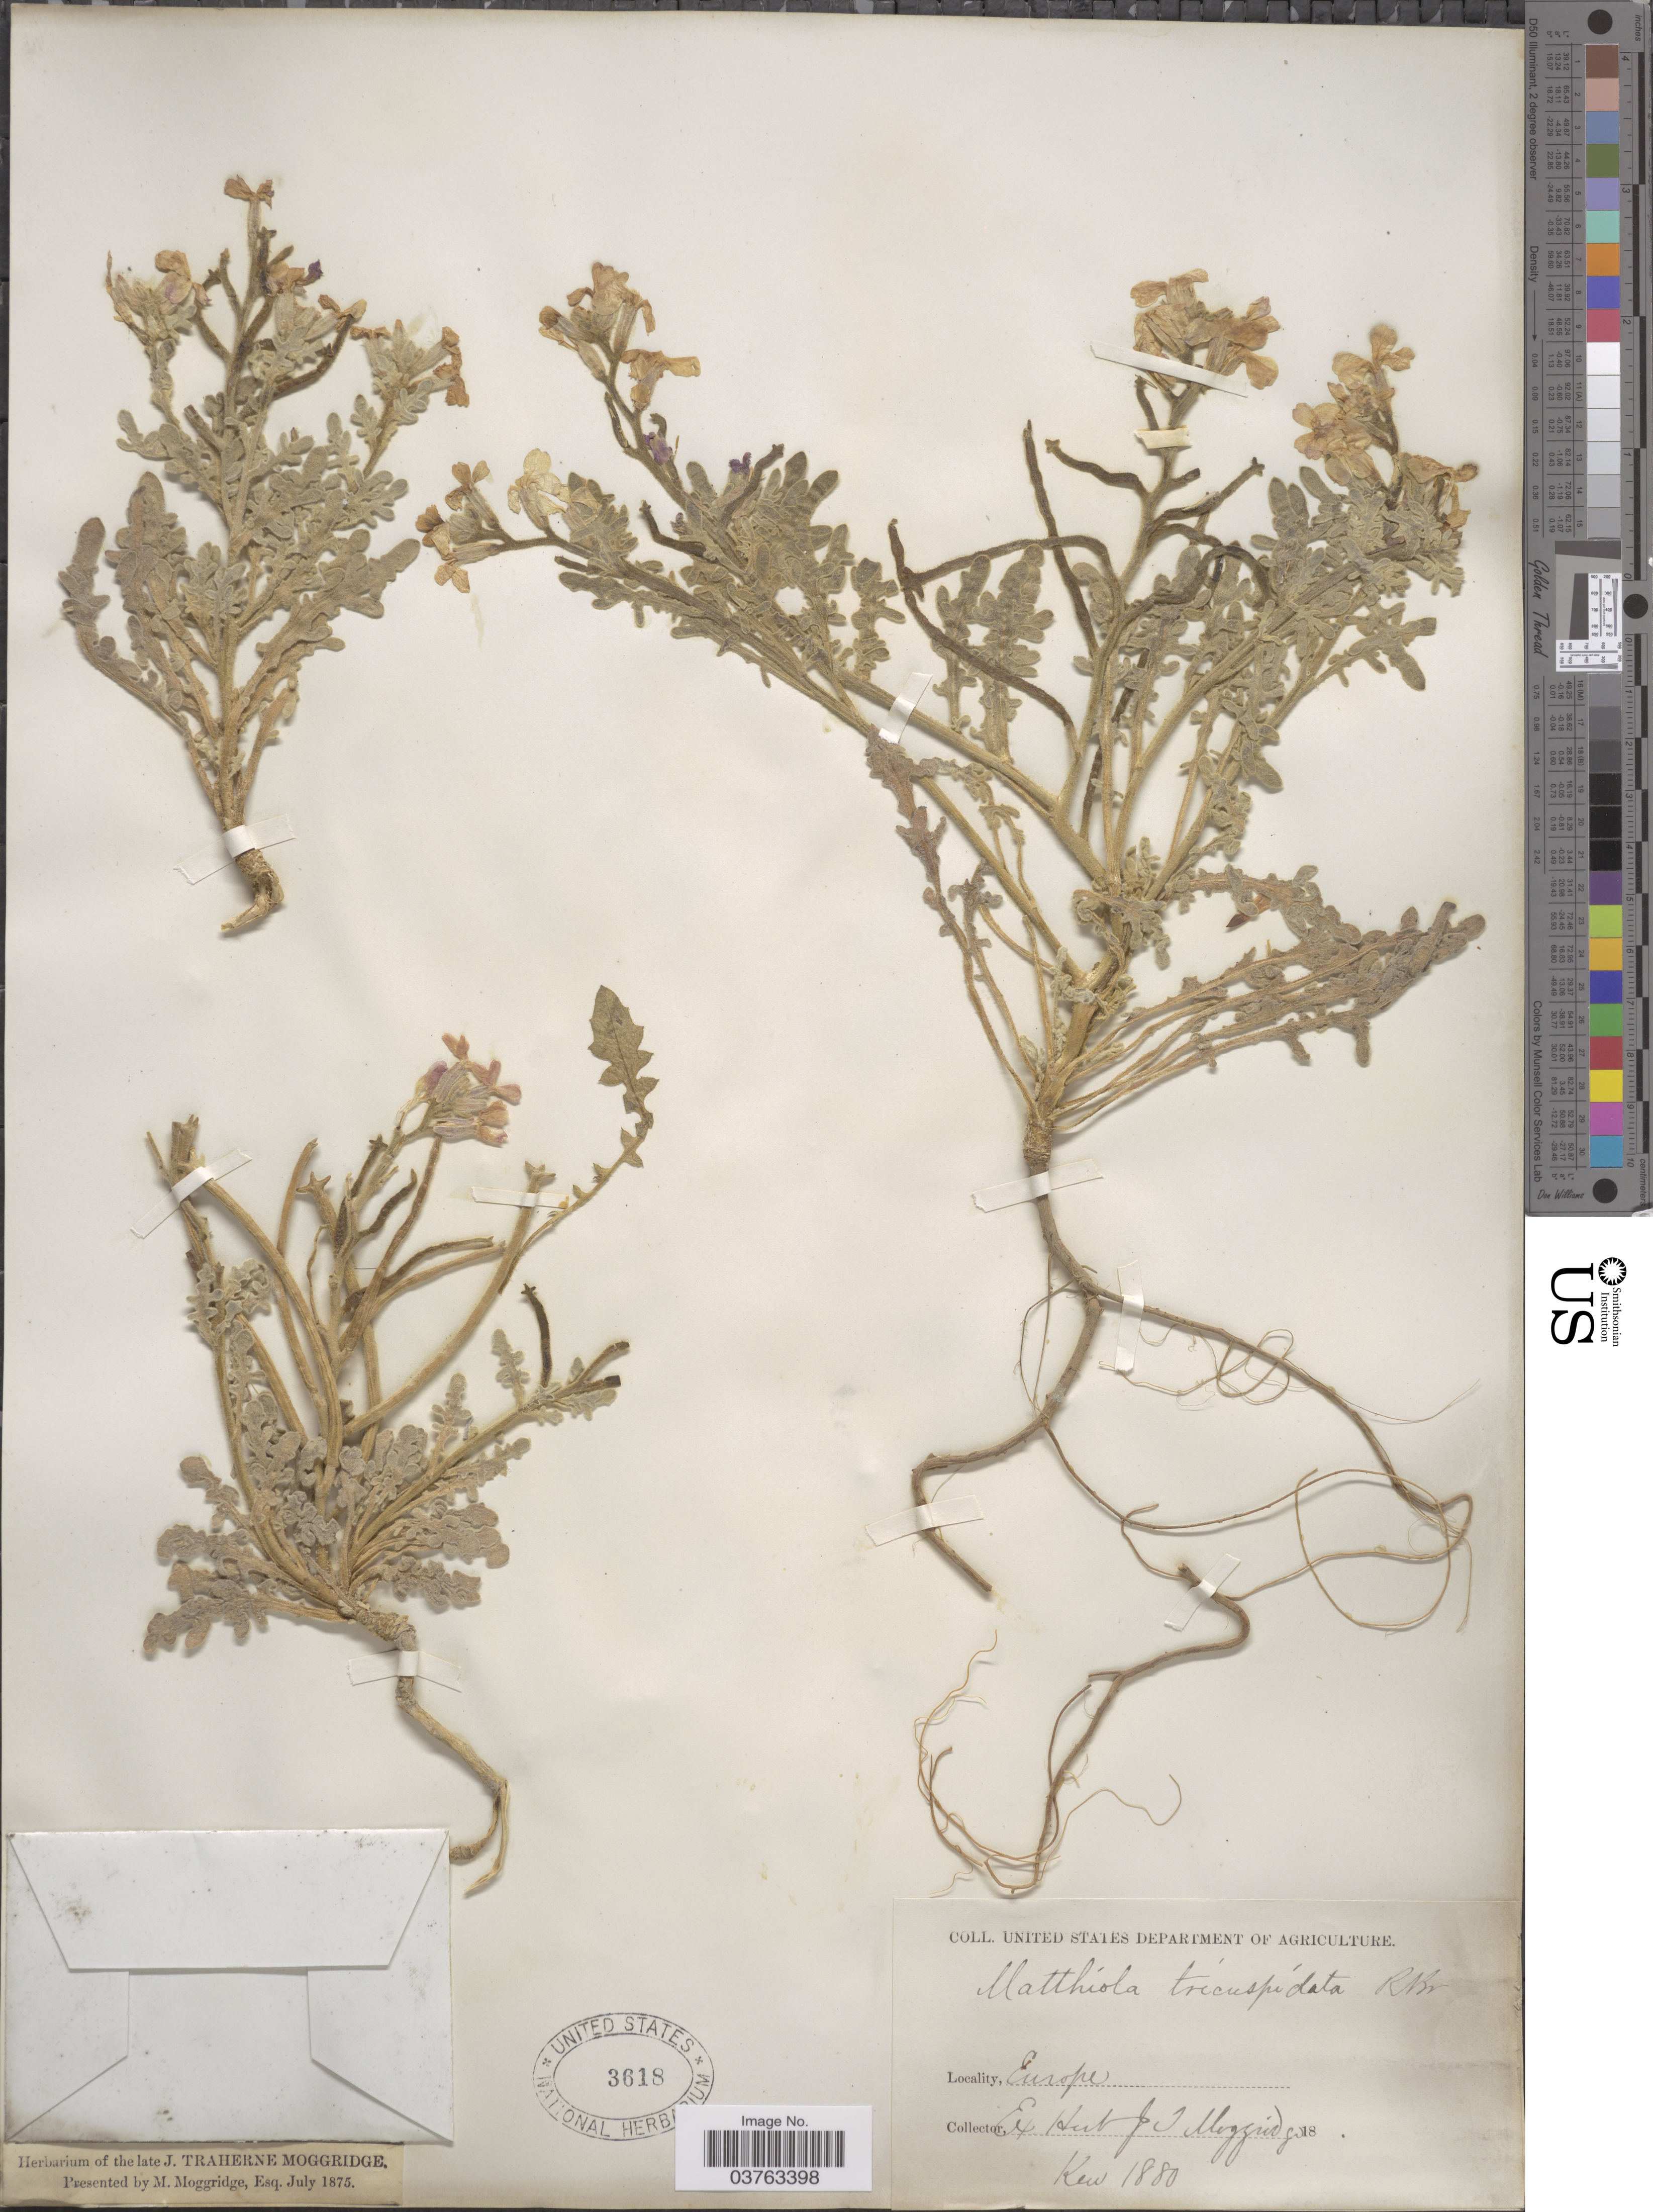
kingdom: Plantae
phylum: Tracheophyta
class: Magnoliopsida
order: Brassicales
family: Brassicaceae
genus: Matthiola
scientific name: Matthiola tricuspidata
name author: (L.) W.T. Aiton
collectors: ex herb. J.T. Moggridge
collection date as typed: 18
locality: Europe.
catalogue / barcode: US 3618